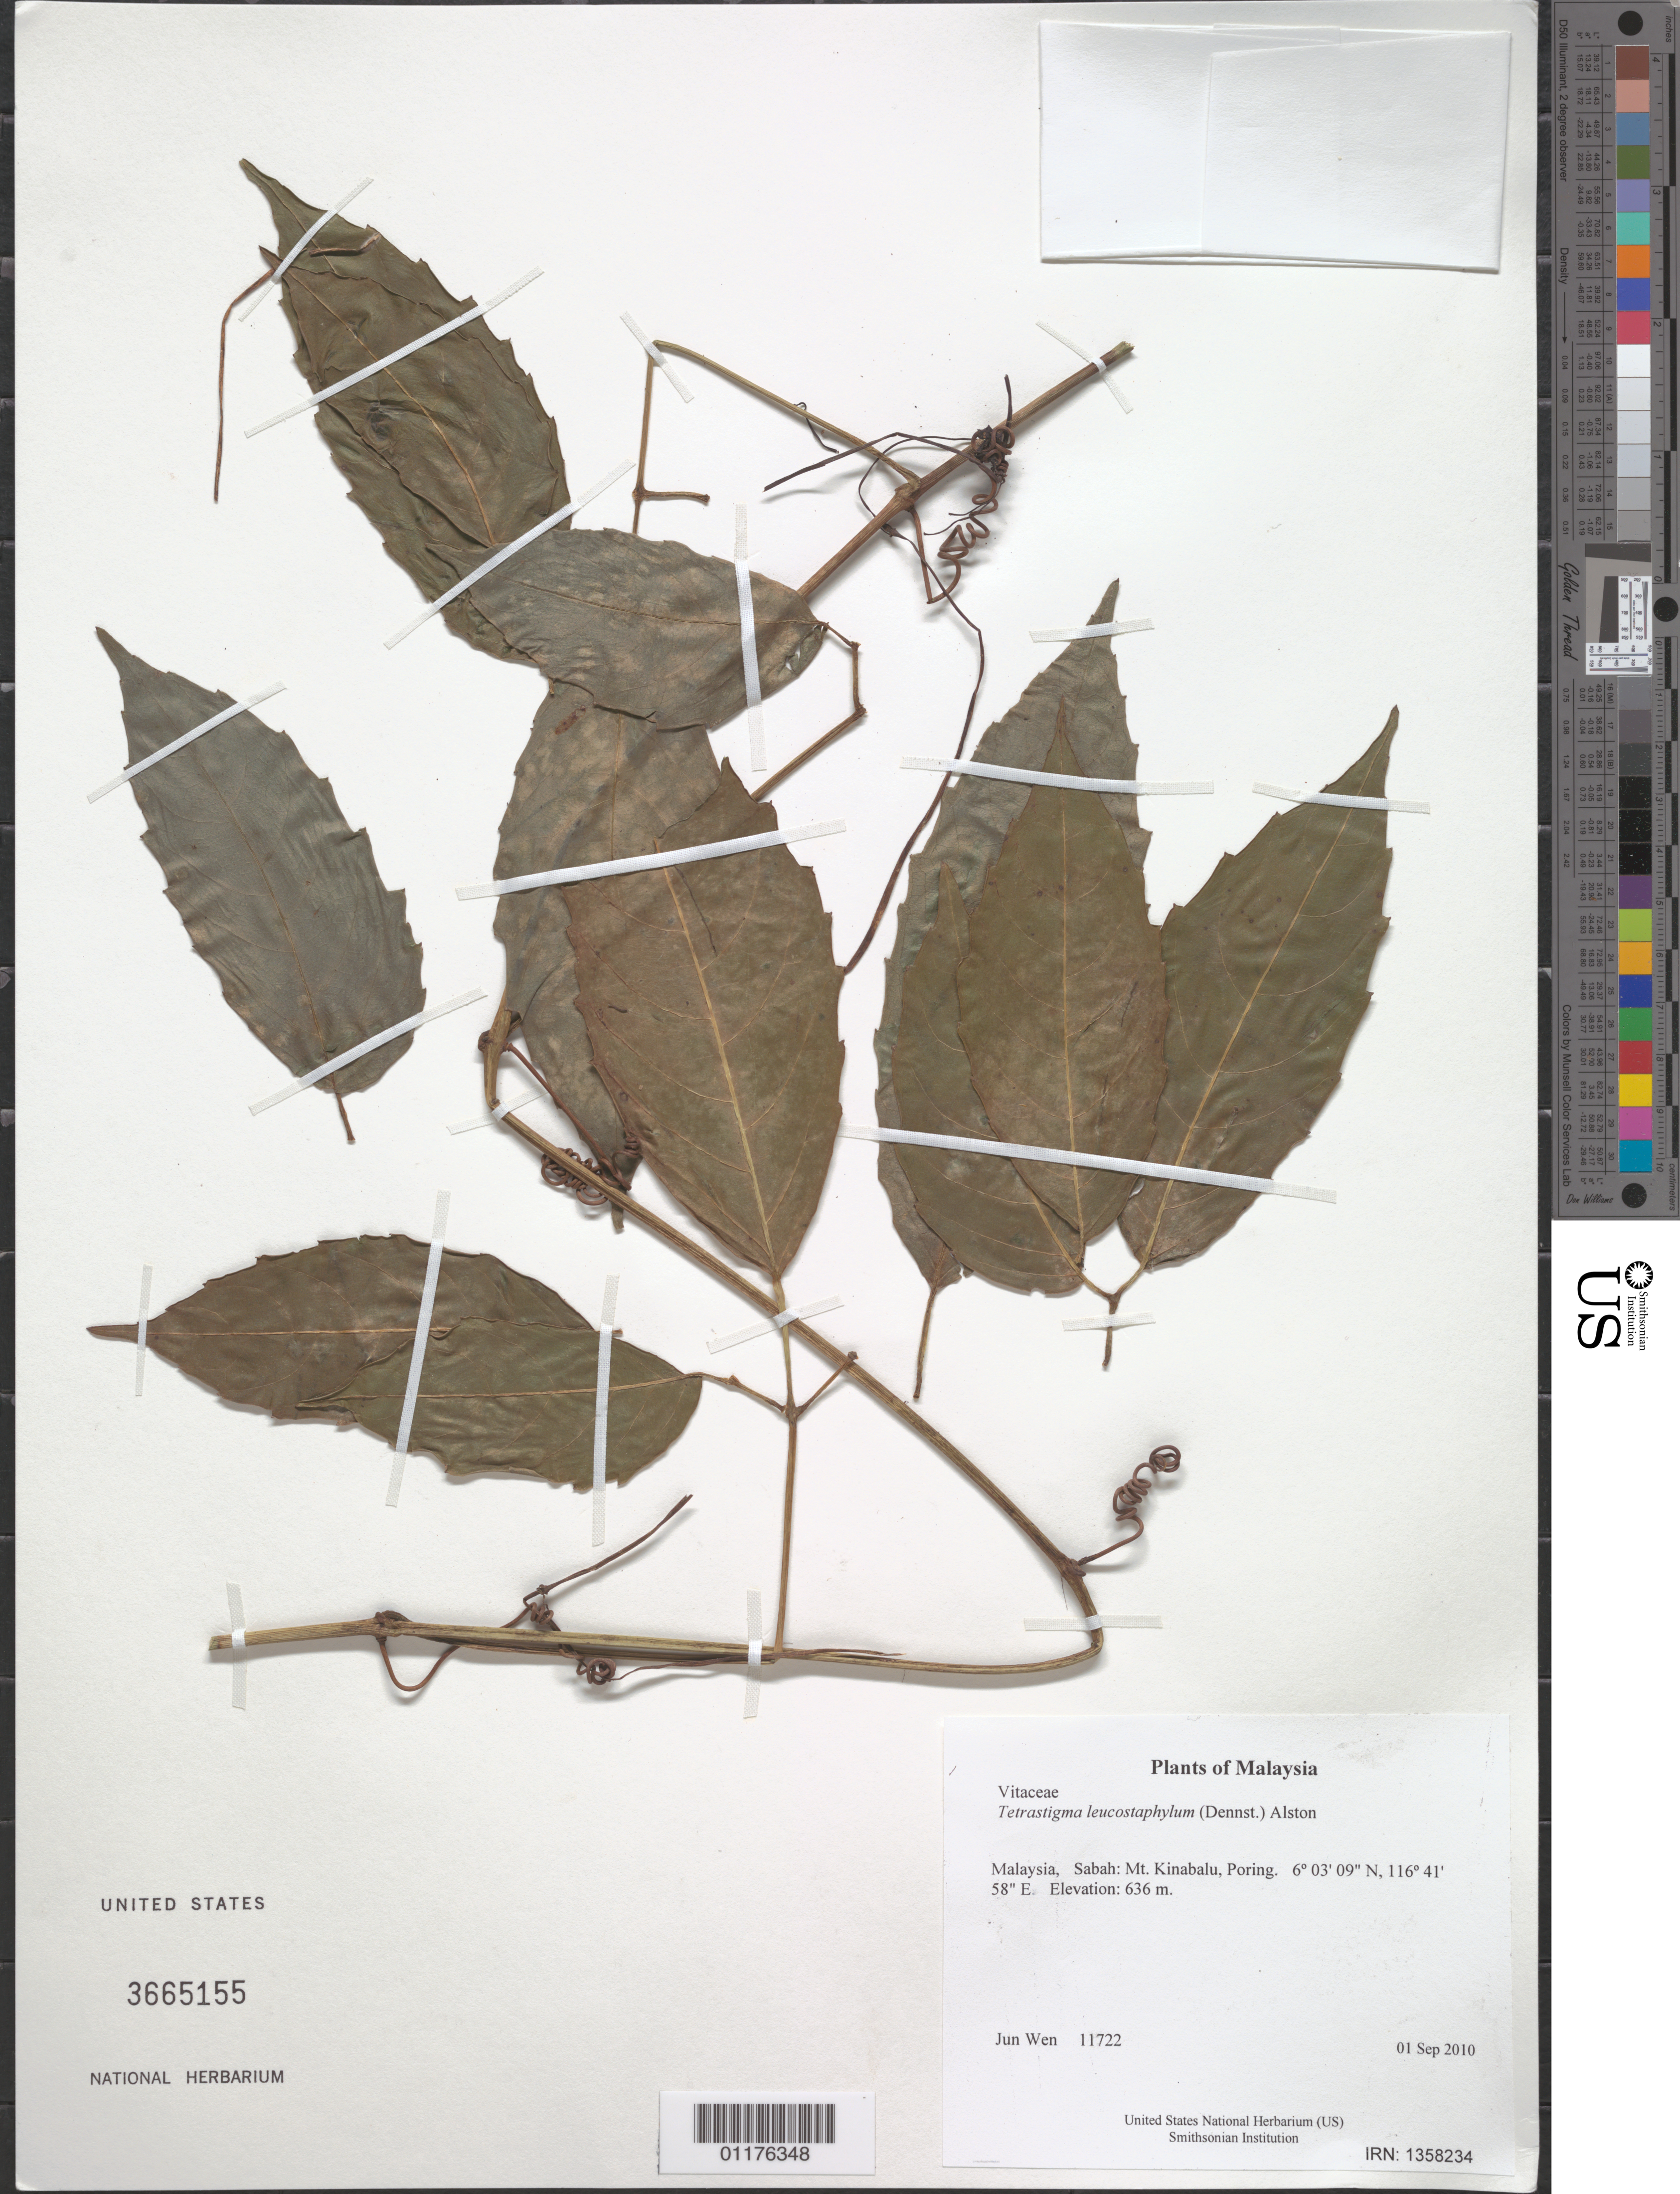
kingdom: Plantae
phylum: Tracheophyta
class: Magnoliopsida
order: Vitales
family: Vitaceae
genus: Tetrastigma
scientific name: Tetrastigma leucostaphylum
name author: (Dennst.) Alston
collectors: J. Wen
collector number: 11722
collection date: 2010-09-01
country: Malaysia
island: Borneo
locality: Sabah: Mt. Kinabalu, Poring.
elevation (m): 636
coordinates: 06 03 09.1 N, 116 41 58.1 E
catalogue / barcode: US 3665155